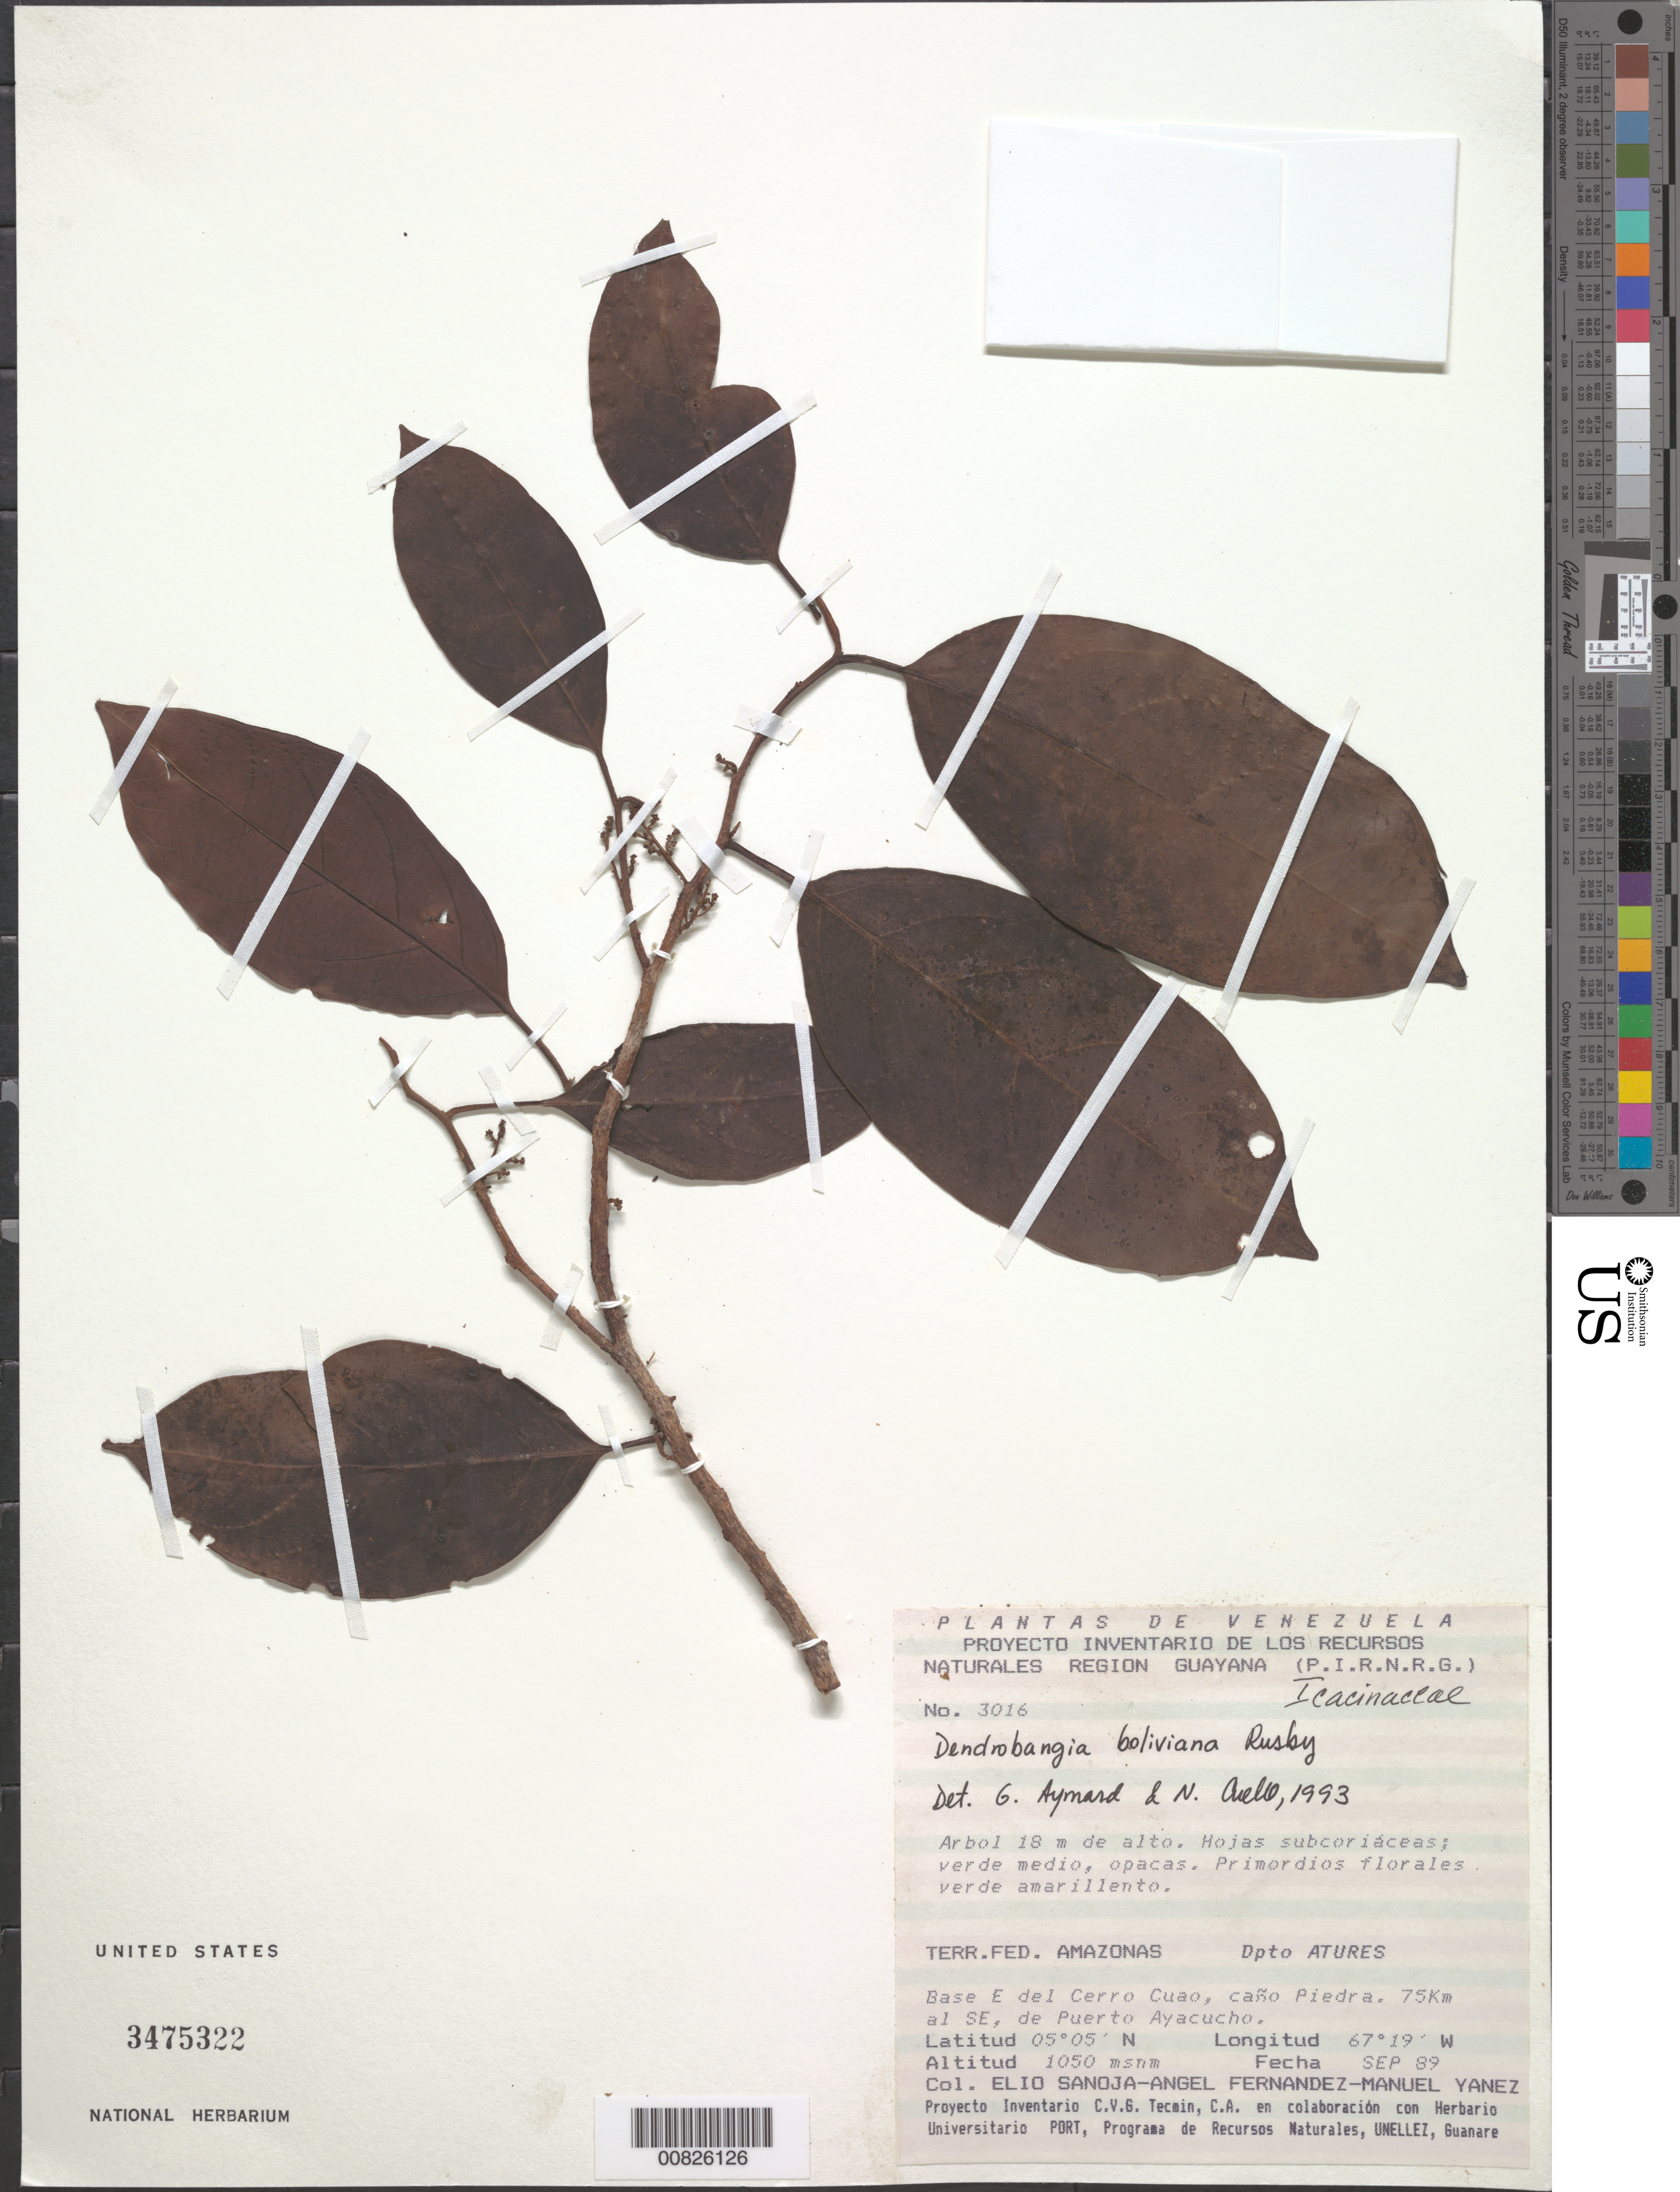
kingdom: Plantae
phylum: Tracheophyta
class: Magnoliopsida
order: Metteniusales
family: Metteniusaceae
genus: Dendrobangia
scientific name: Dendrobangia boliviana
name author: Rusby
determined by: Aymard C., G. A.; Cuello, Nidia L.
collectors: E. Sanoja, A. Fernandez & M. Yanez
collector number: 3016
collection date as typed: Sep-89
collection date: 1989-09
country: Venezuela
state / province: Amazonas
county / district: Atures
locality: Cerro Cuao, Caño Piedra; 75 km al SE de Puerto Ayacucho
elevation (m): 1050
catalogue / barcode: US 3475322